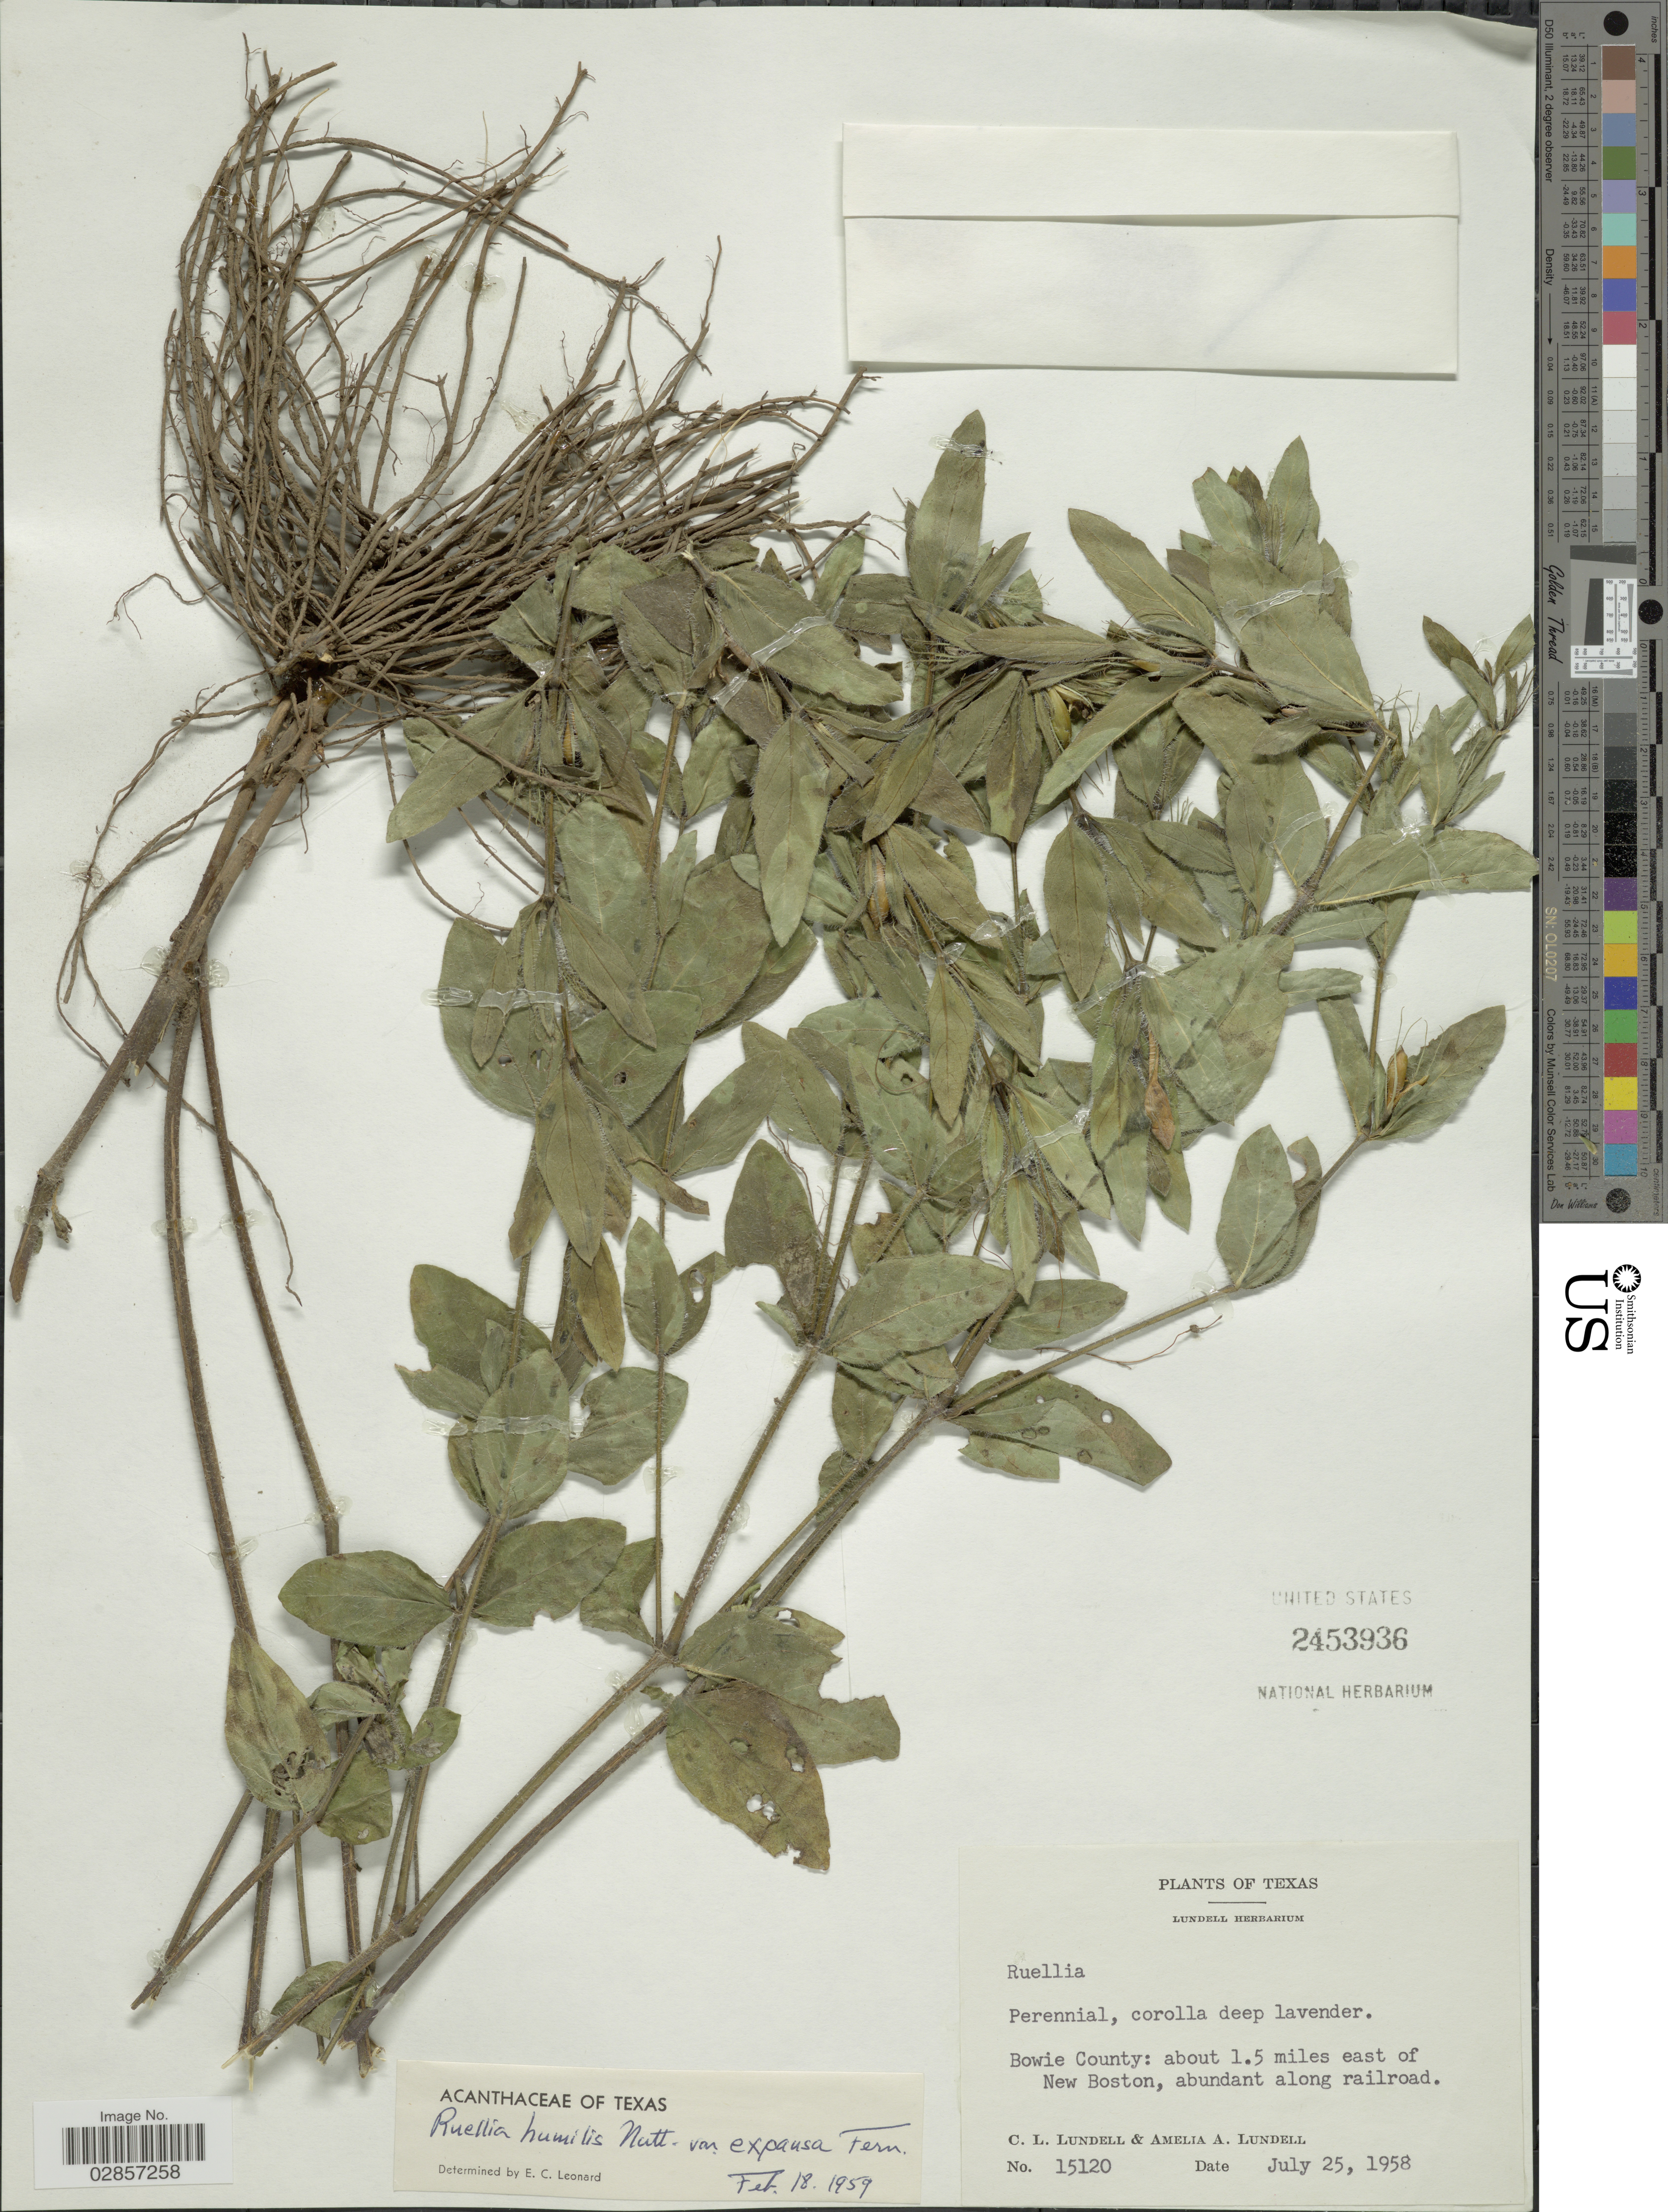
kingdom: Plantae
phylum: Tracheophyta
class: Magnoliopsida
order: Lamiales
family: Acanthaceae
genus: Ruellia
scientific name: Ruellia humilis var. expansa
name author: Fernald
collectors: C. L. Lundell & A. A. Lundell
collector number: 15120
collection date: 1958-07-25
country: United States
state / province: Texas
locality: Bowie County: about 1.5 miles east of New Boston, abundant along railroad.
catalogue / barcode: US 2453936